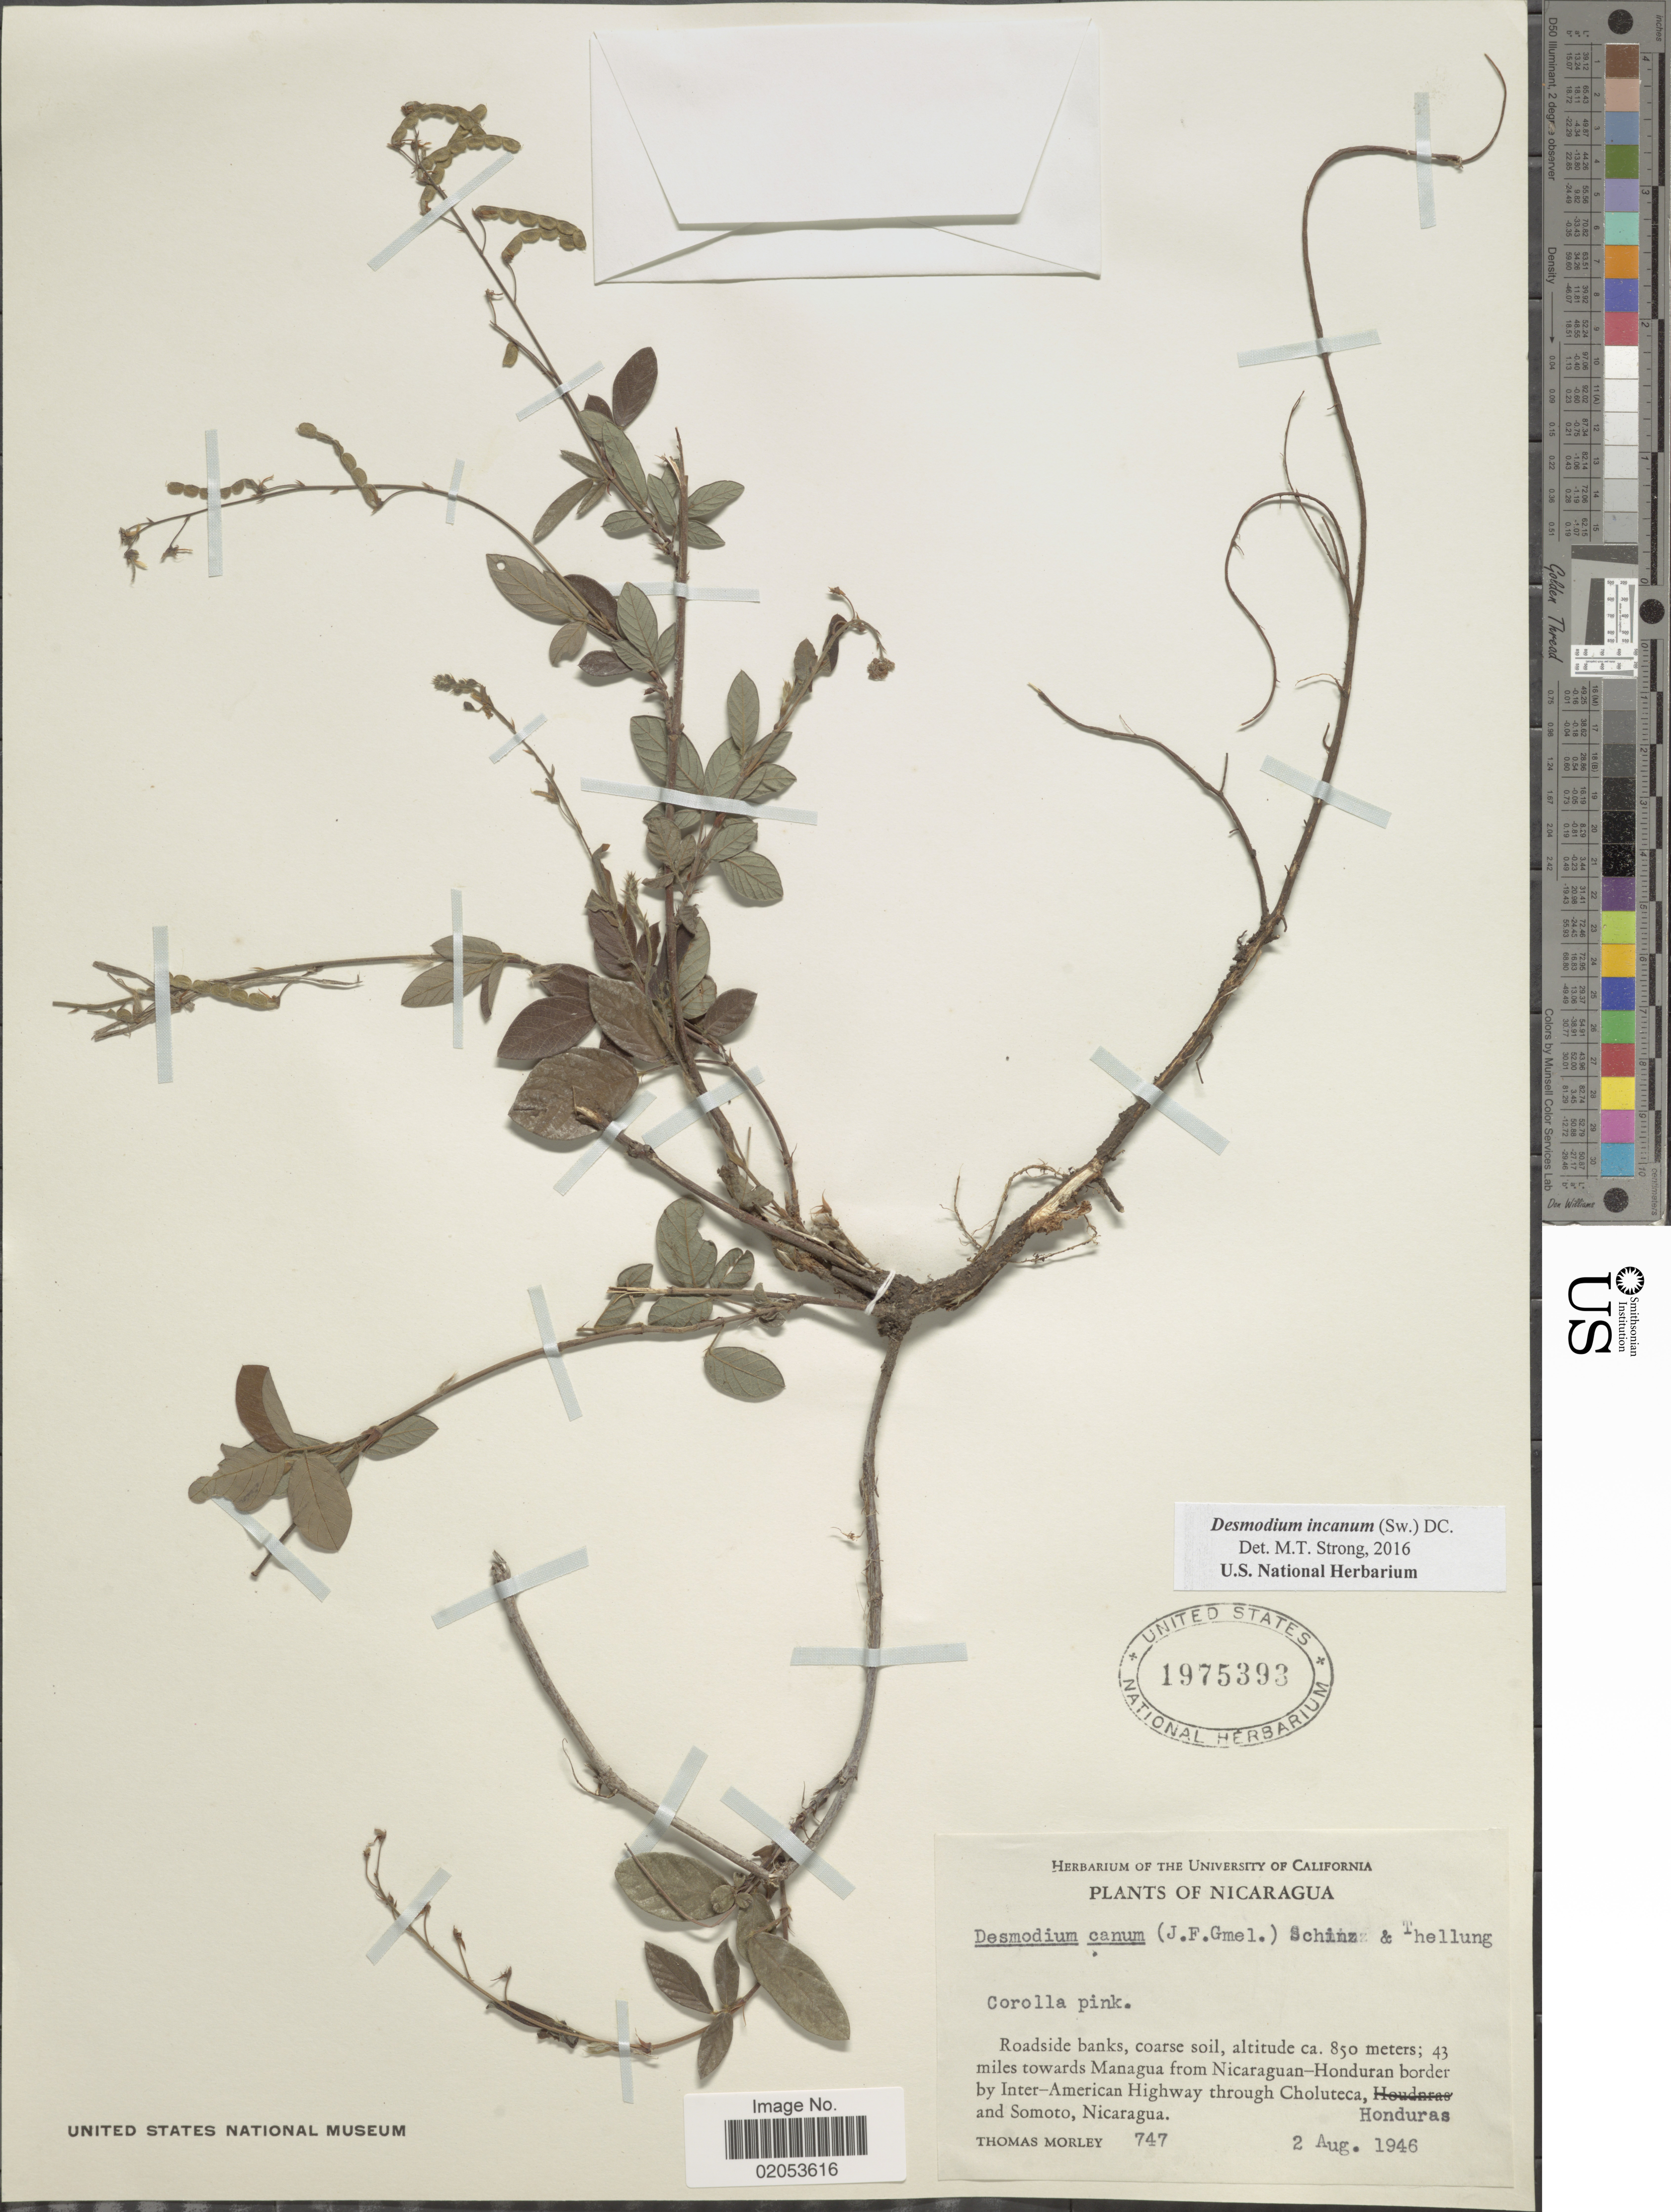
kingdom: Plantae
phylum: Tracheophyta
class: Magnoliopsida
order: Fabales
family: Fabaceae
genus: Desmodium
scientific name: Desmodium incanum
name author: (Sw.) DC.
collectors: T. Morley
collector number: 747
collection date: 1946-08-02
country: Nicaragua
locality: Roadside bank, coarse soil, 43 miles toward Managua from Nicaraguan-Honduran border by Inter-American Highway through Choluteca, Honduras and Somoto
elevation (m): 850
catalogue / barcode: US 1975393